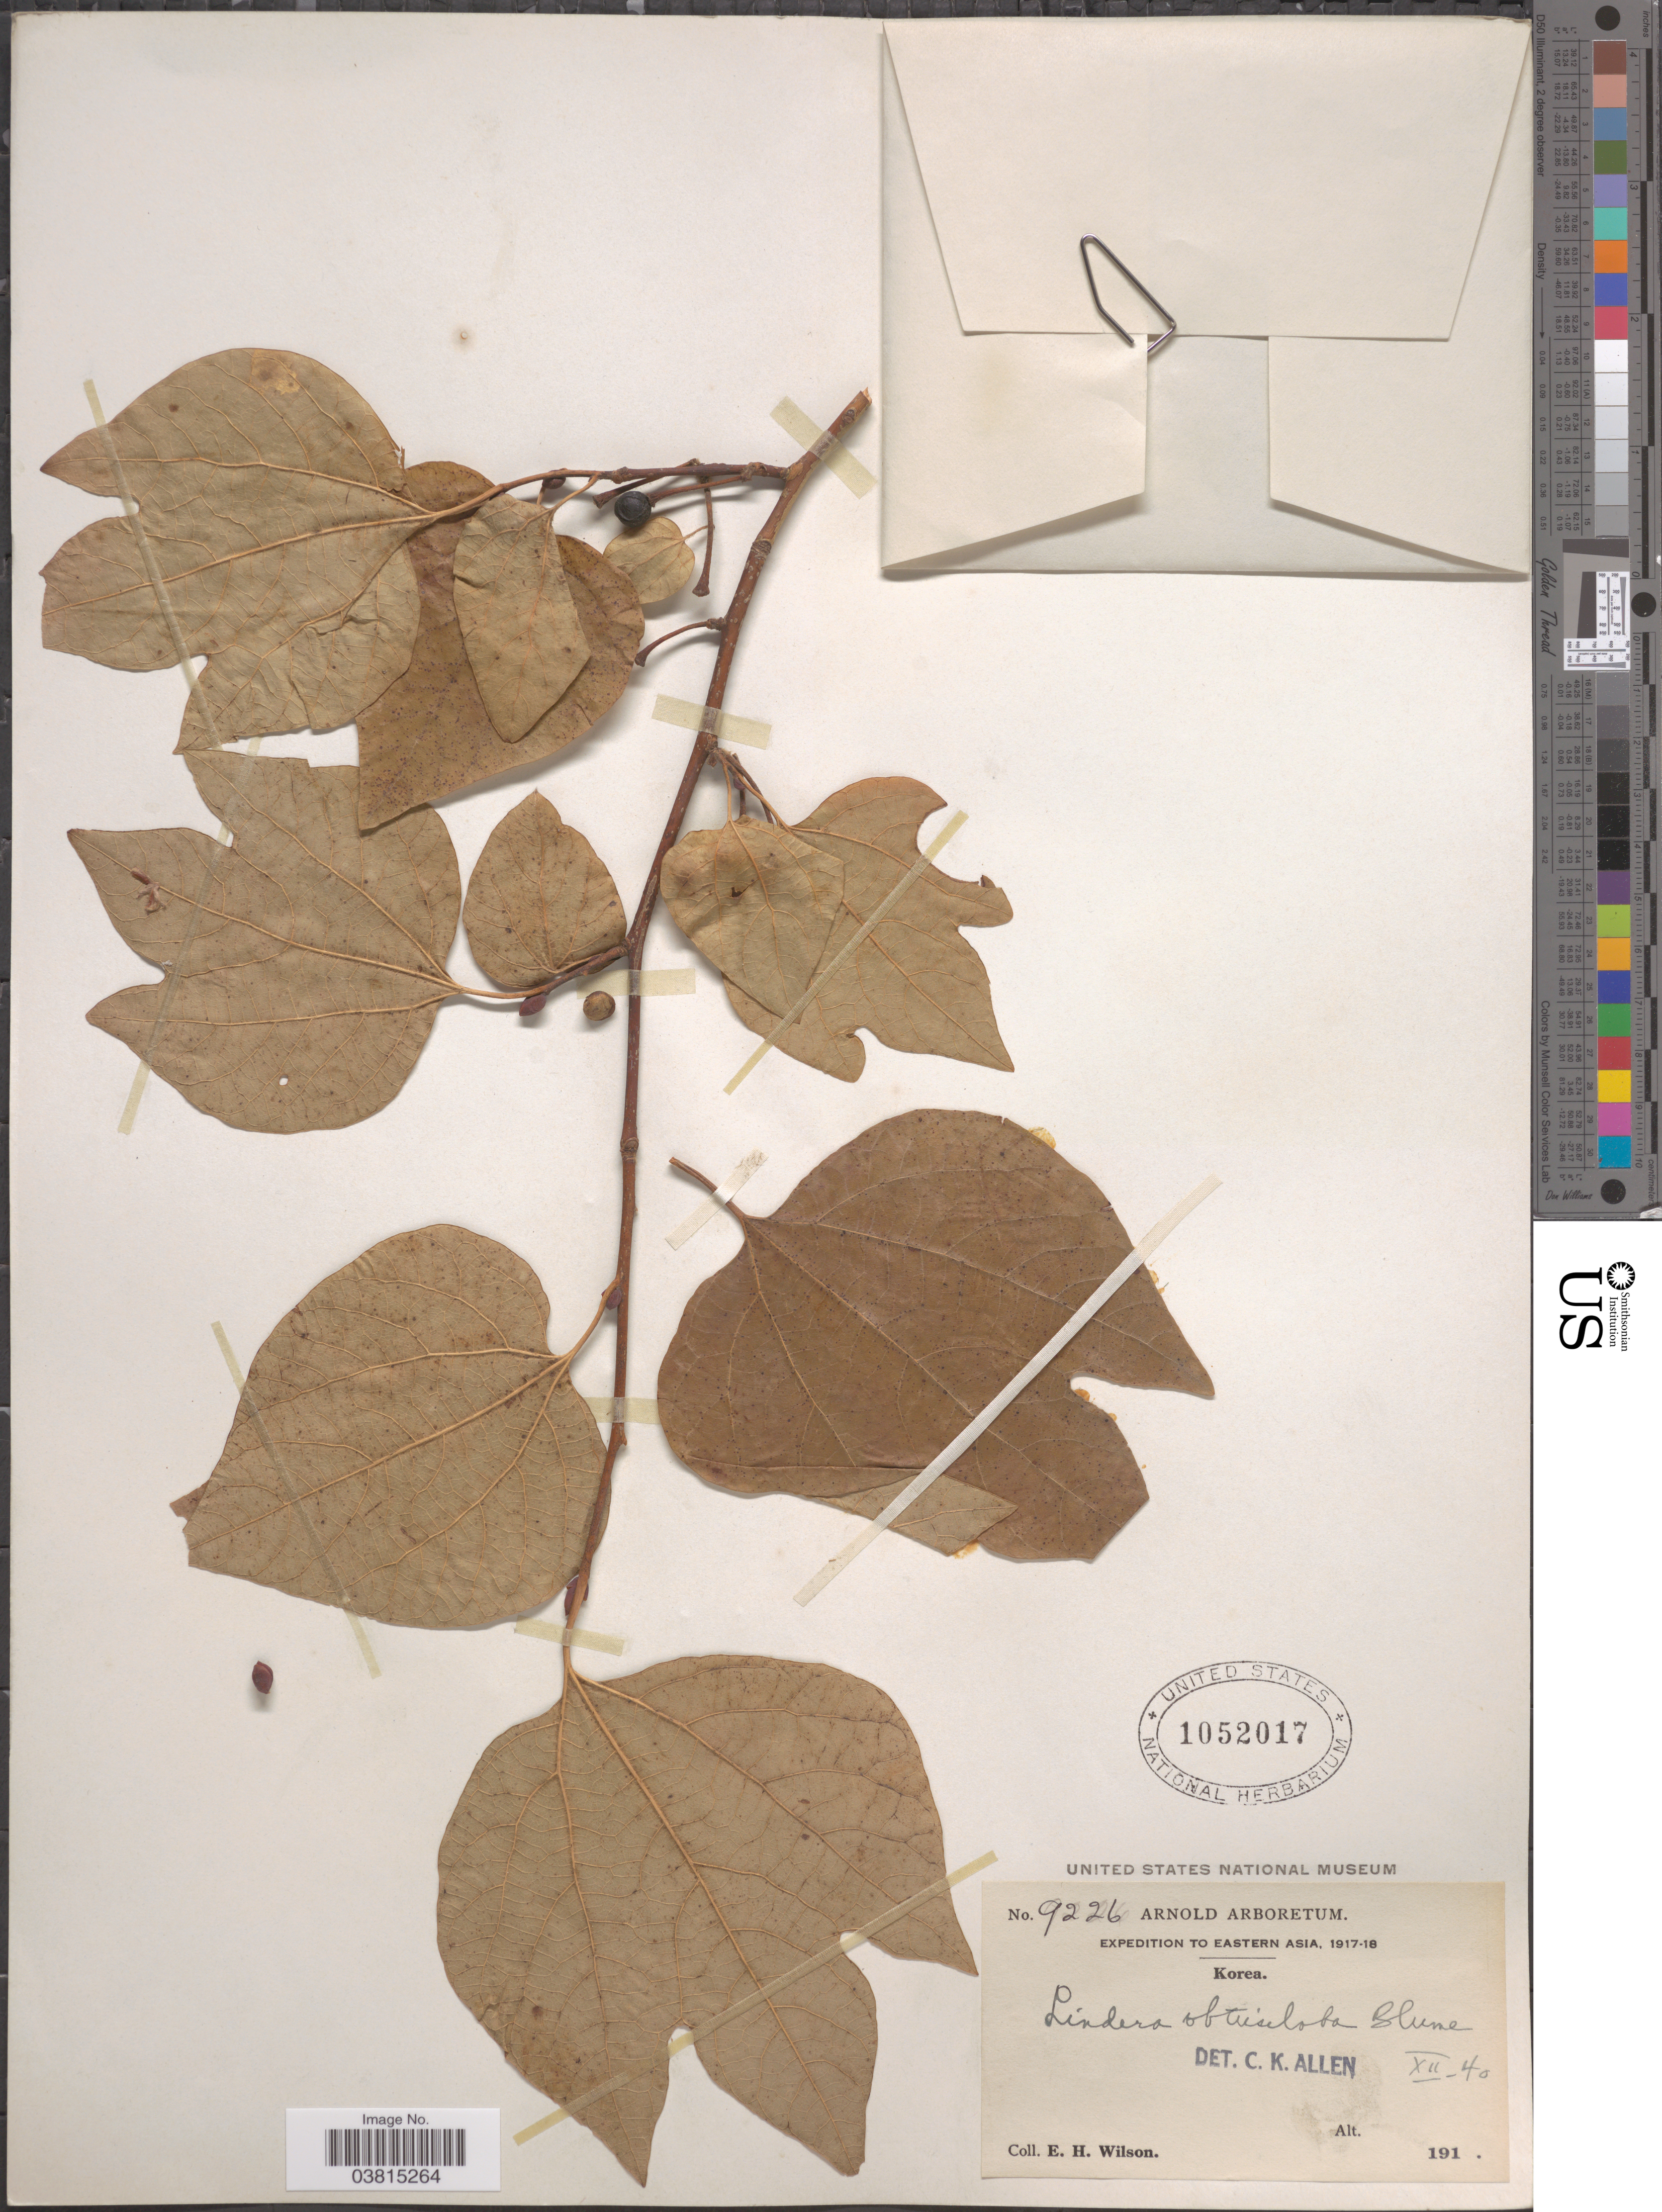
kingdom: Plantae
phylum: Tracheophyta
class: Magnoliopsida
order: Laurales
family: Lauraceae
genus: Lindera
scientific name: Lindera obtusiloba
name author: Blume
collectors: E. Wilson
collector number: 9226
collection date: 1917/1918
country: North Korea / South Korea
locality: Eastern Asia.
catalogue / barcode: US 1052017